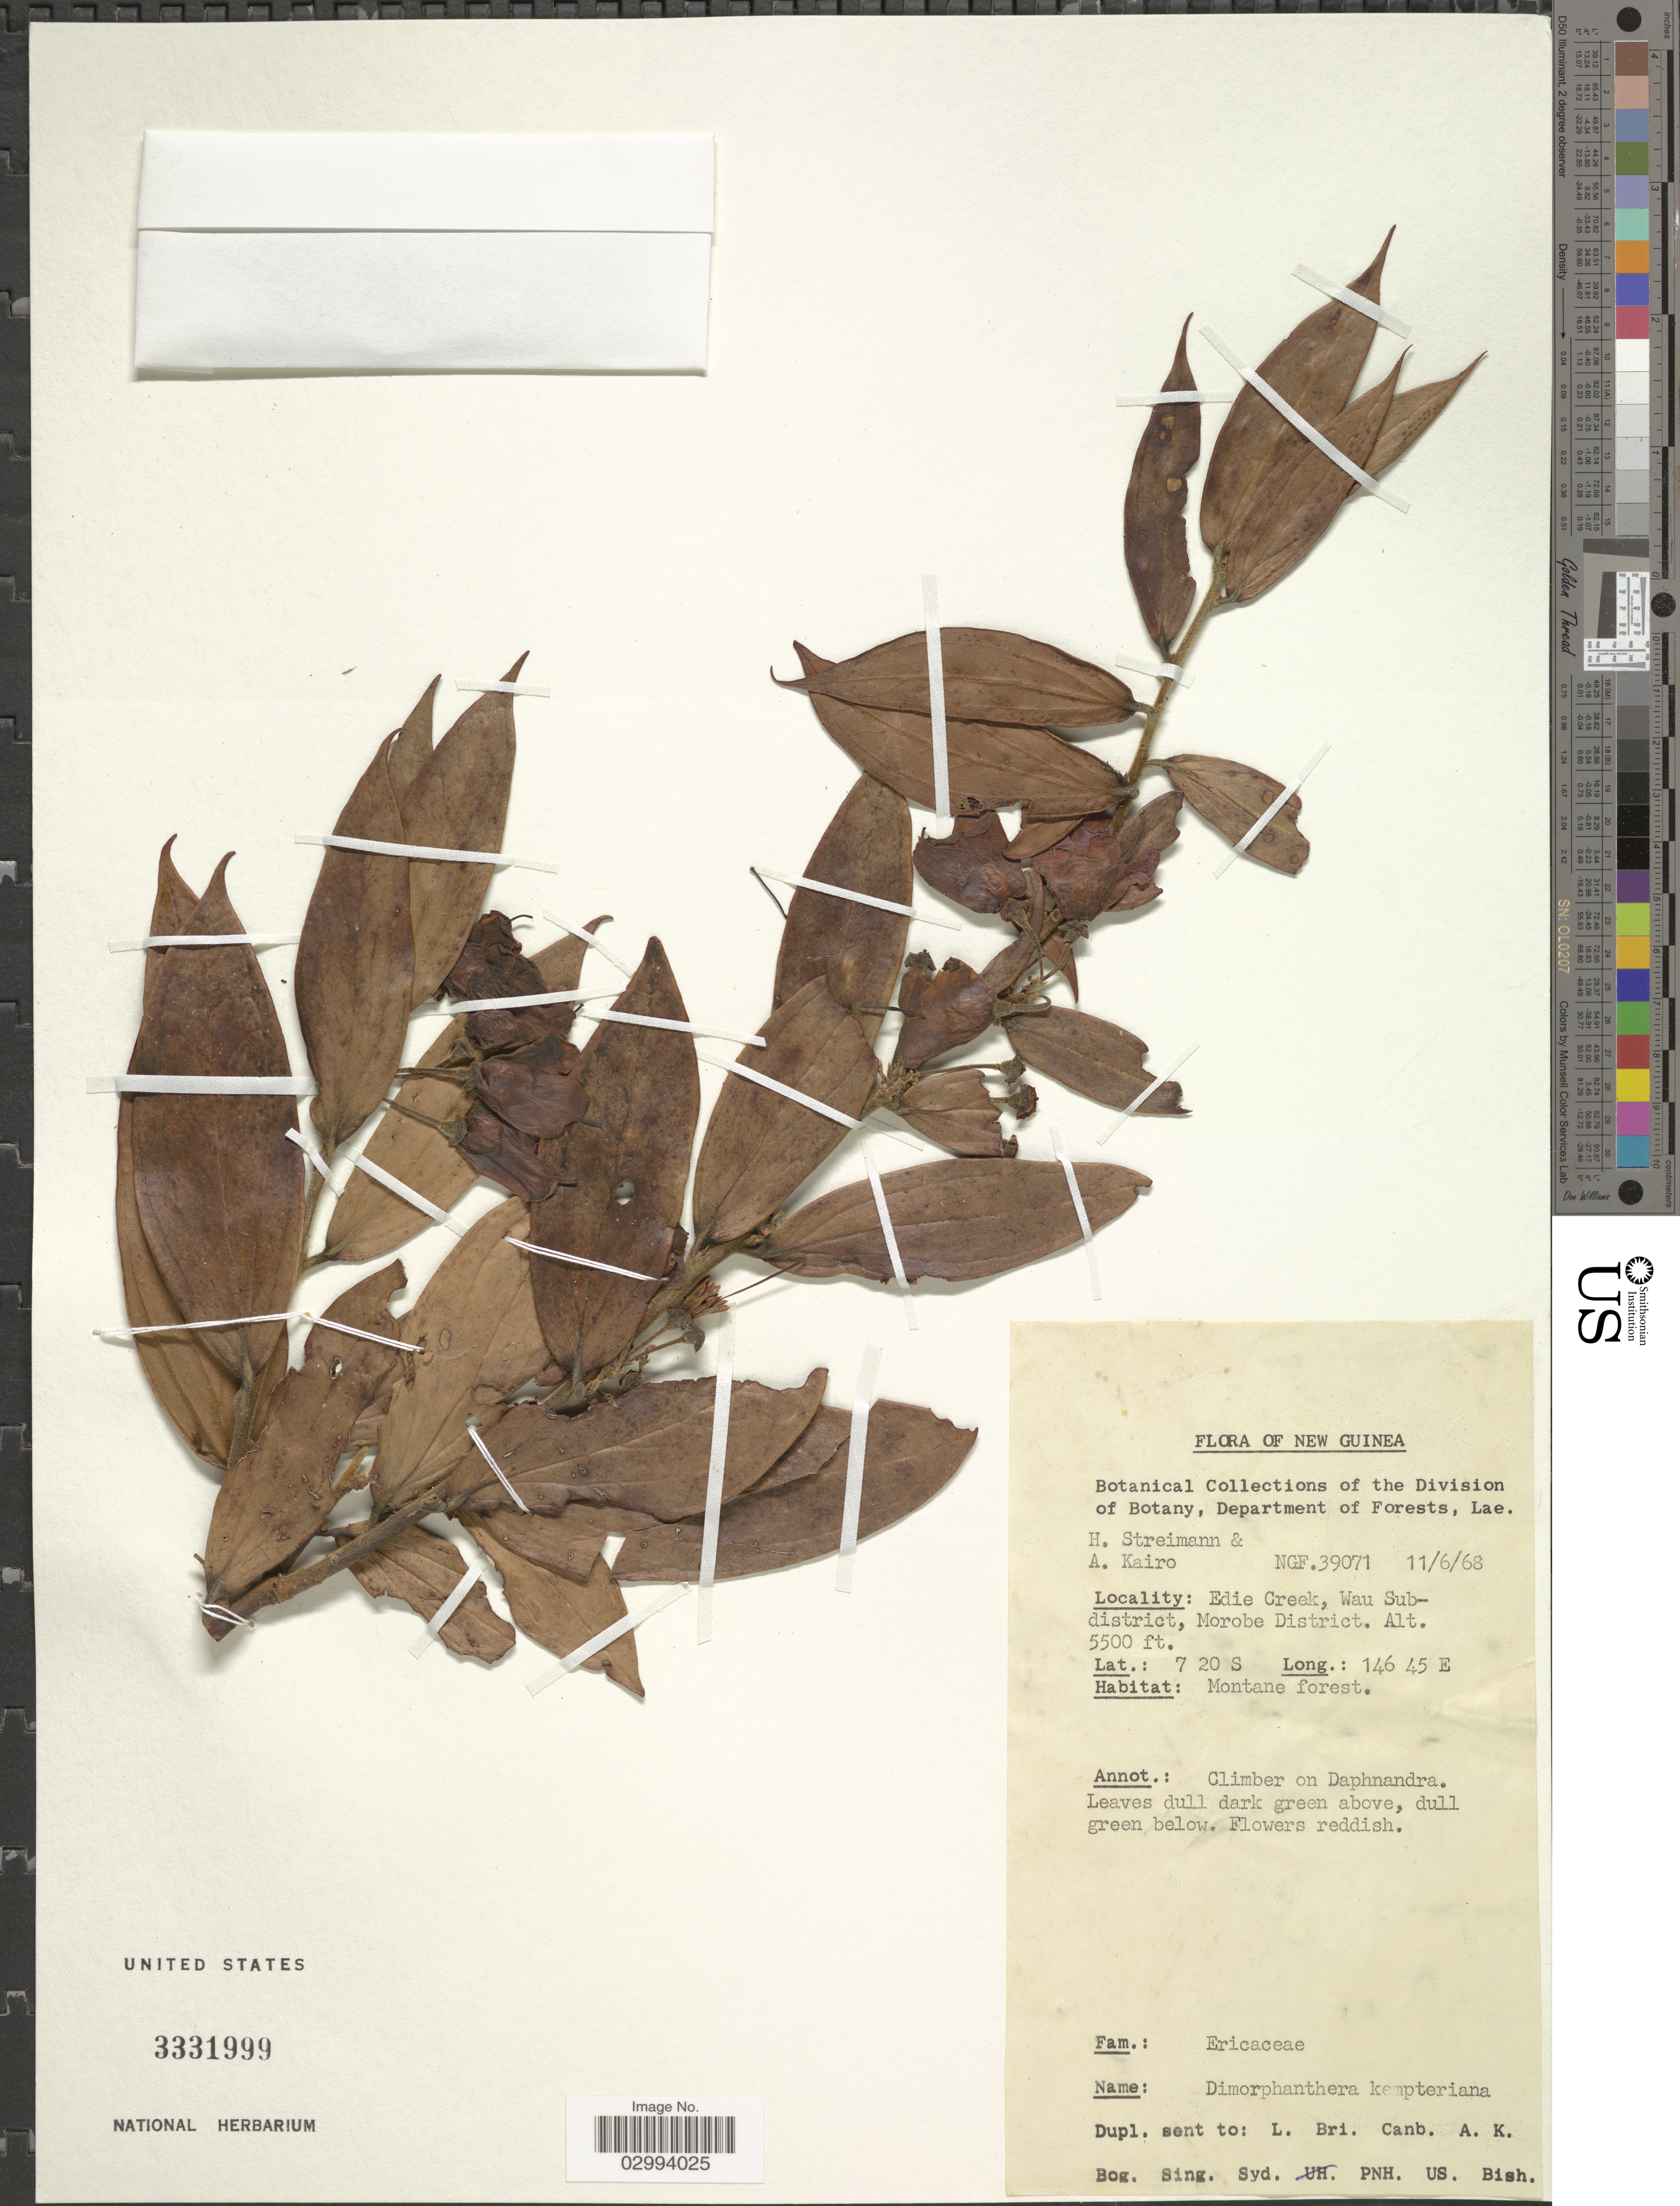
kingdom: Plantae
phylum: Tracheophyta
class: Magnoliopsida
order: Ericales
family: Ericaceae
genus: Dimorphanthera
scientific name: Dimorphanthera kempteriana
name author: Schltr.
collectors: H. Streimann & A. Kairo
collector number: NGF39071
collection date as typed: Transcribed d/m/y: 11/6/68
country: Papua New Guinea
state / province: Morobe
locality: New Guinea. Edie Creek, Wau Subdistrict, Morobe District.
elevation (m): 1676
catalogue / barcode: US 3331999